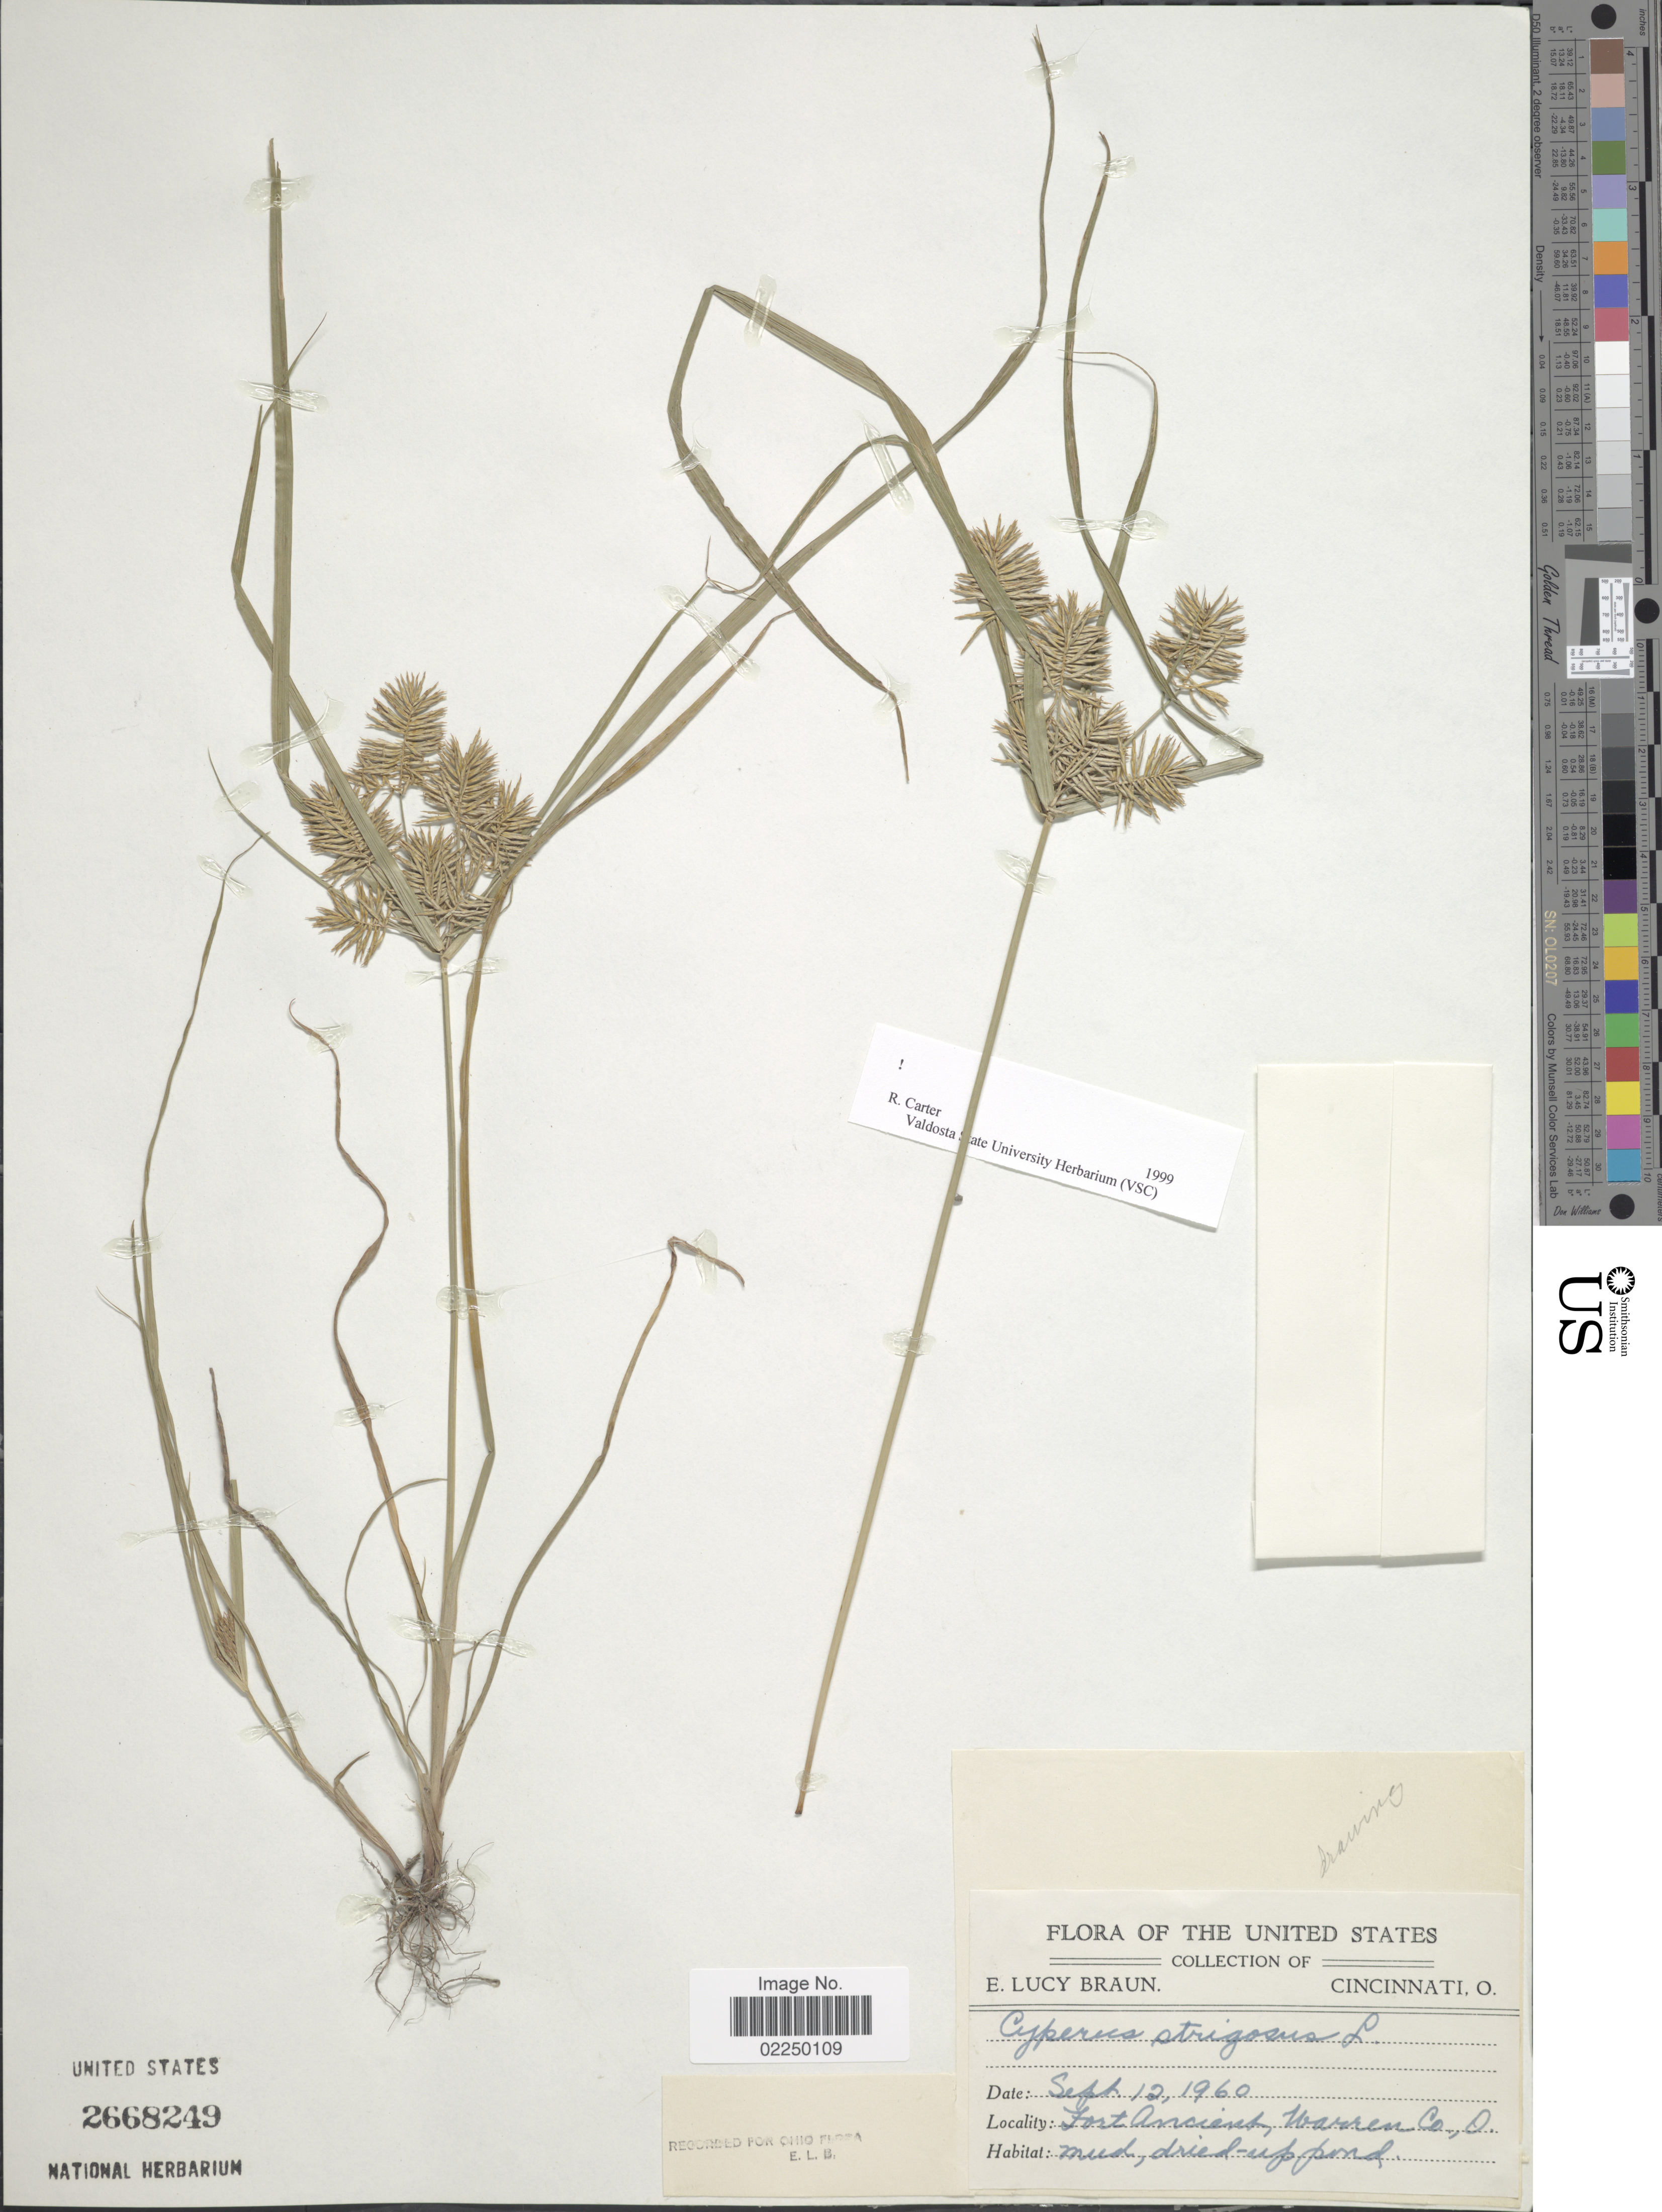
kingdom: Plantae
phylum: Tracheophyta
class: Liliopsida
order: Poales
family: Cyperaceae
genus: Cyperus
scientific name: Cyperus strigosus L.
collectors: E. L. Braun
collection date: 1960-09-12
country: United States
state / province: Ohio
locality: Fort Ancient, Warren Co.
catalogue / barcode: US 2668249